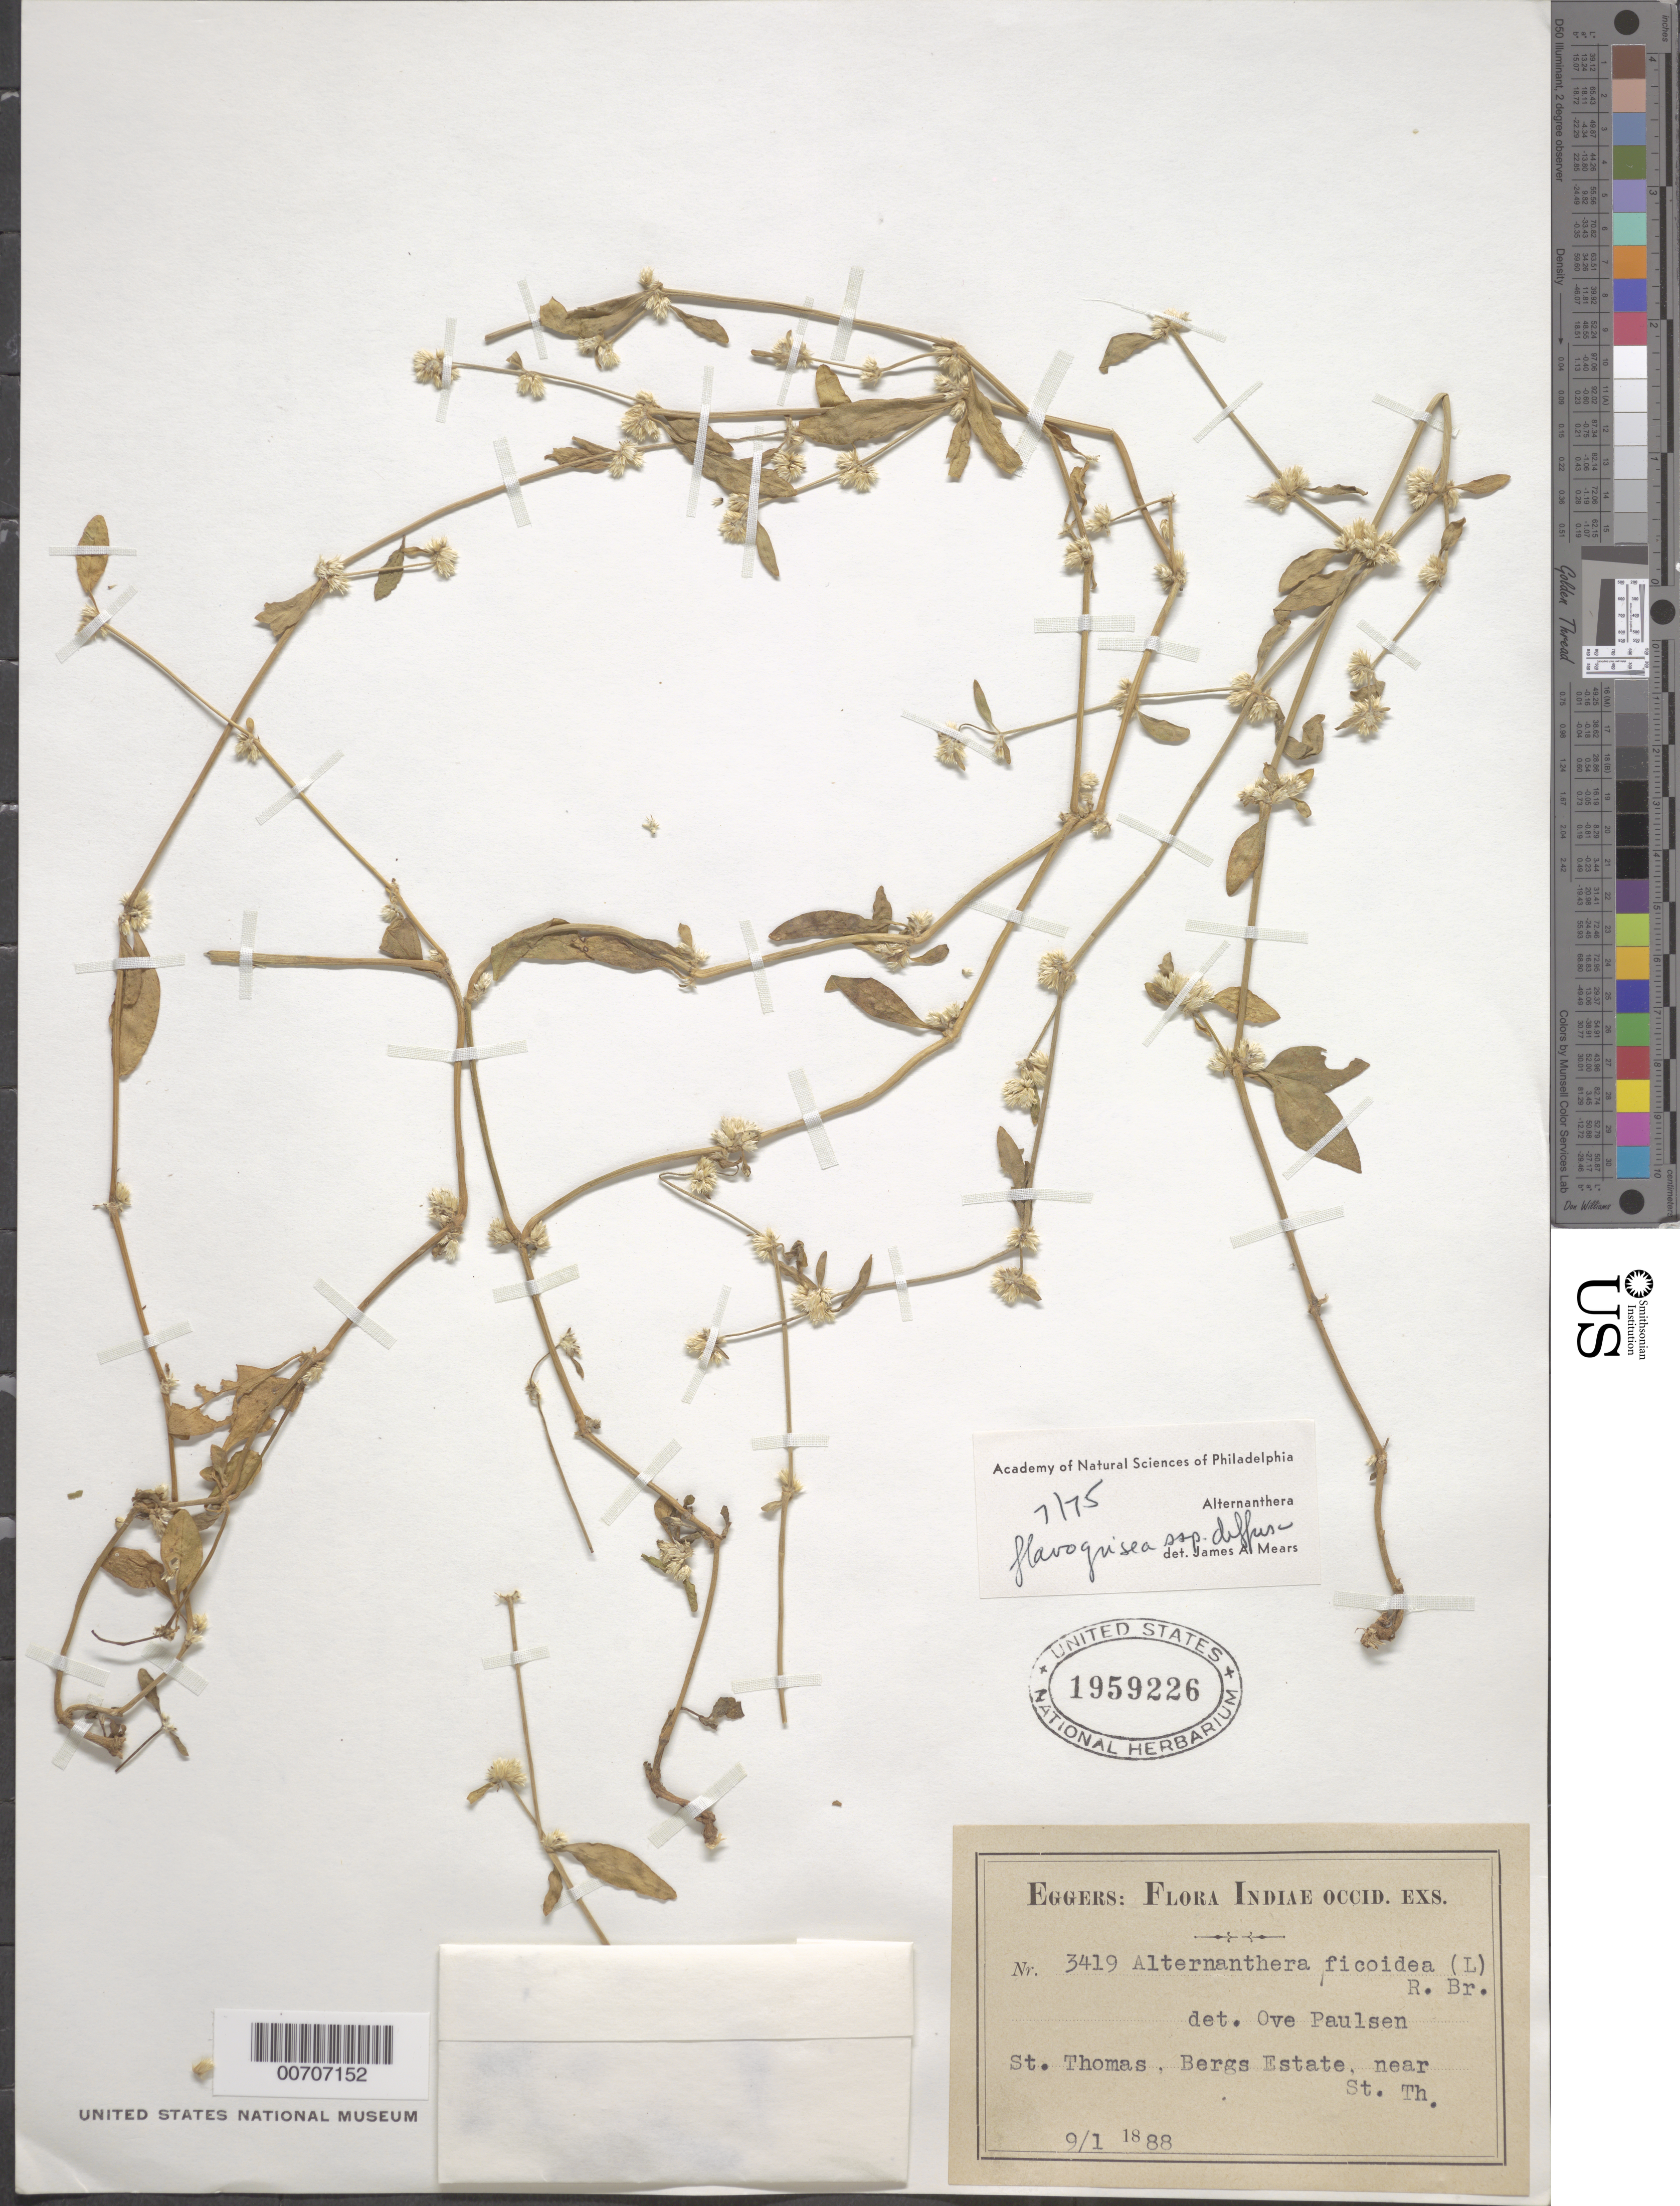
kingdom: Plantae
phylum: Tracheophyta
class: Magnoliopsida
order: Caryophyllales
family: Amaranthaceae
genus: Alternanthera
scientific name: Alternanthera flavogrisea subsp. diffusa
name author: (Mart.) Mears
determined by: Mears, J. A., (PH), Academy of Natural Sciences of Philadelphia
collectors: H. F. A. von Eggers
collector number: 3419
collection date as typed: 01 Sep 1888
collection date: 1888-09-01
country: U.S. Virgin Islands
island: St. Thomas Island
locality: Bergs Estate, near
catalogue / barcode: US 1959226